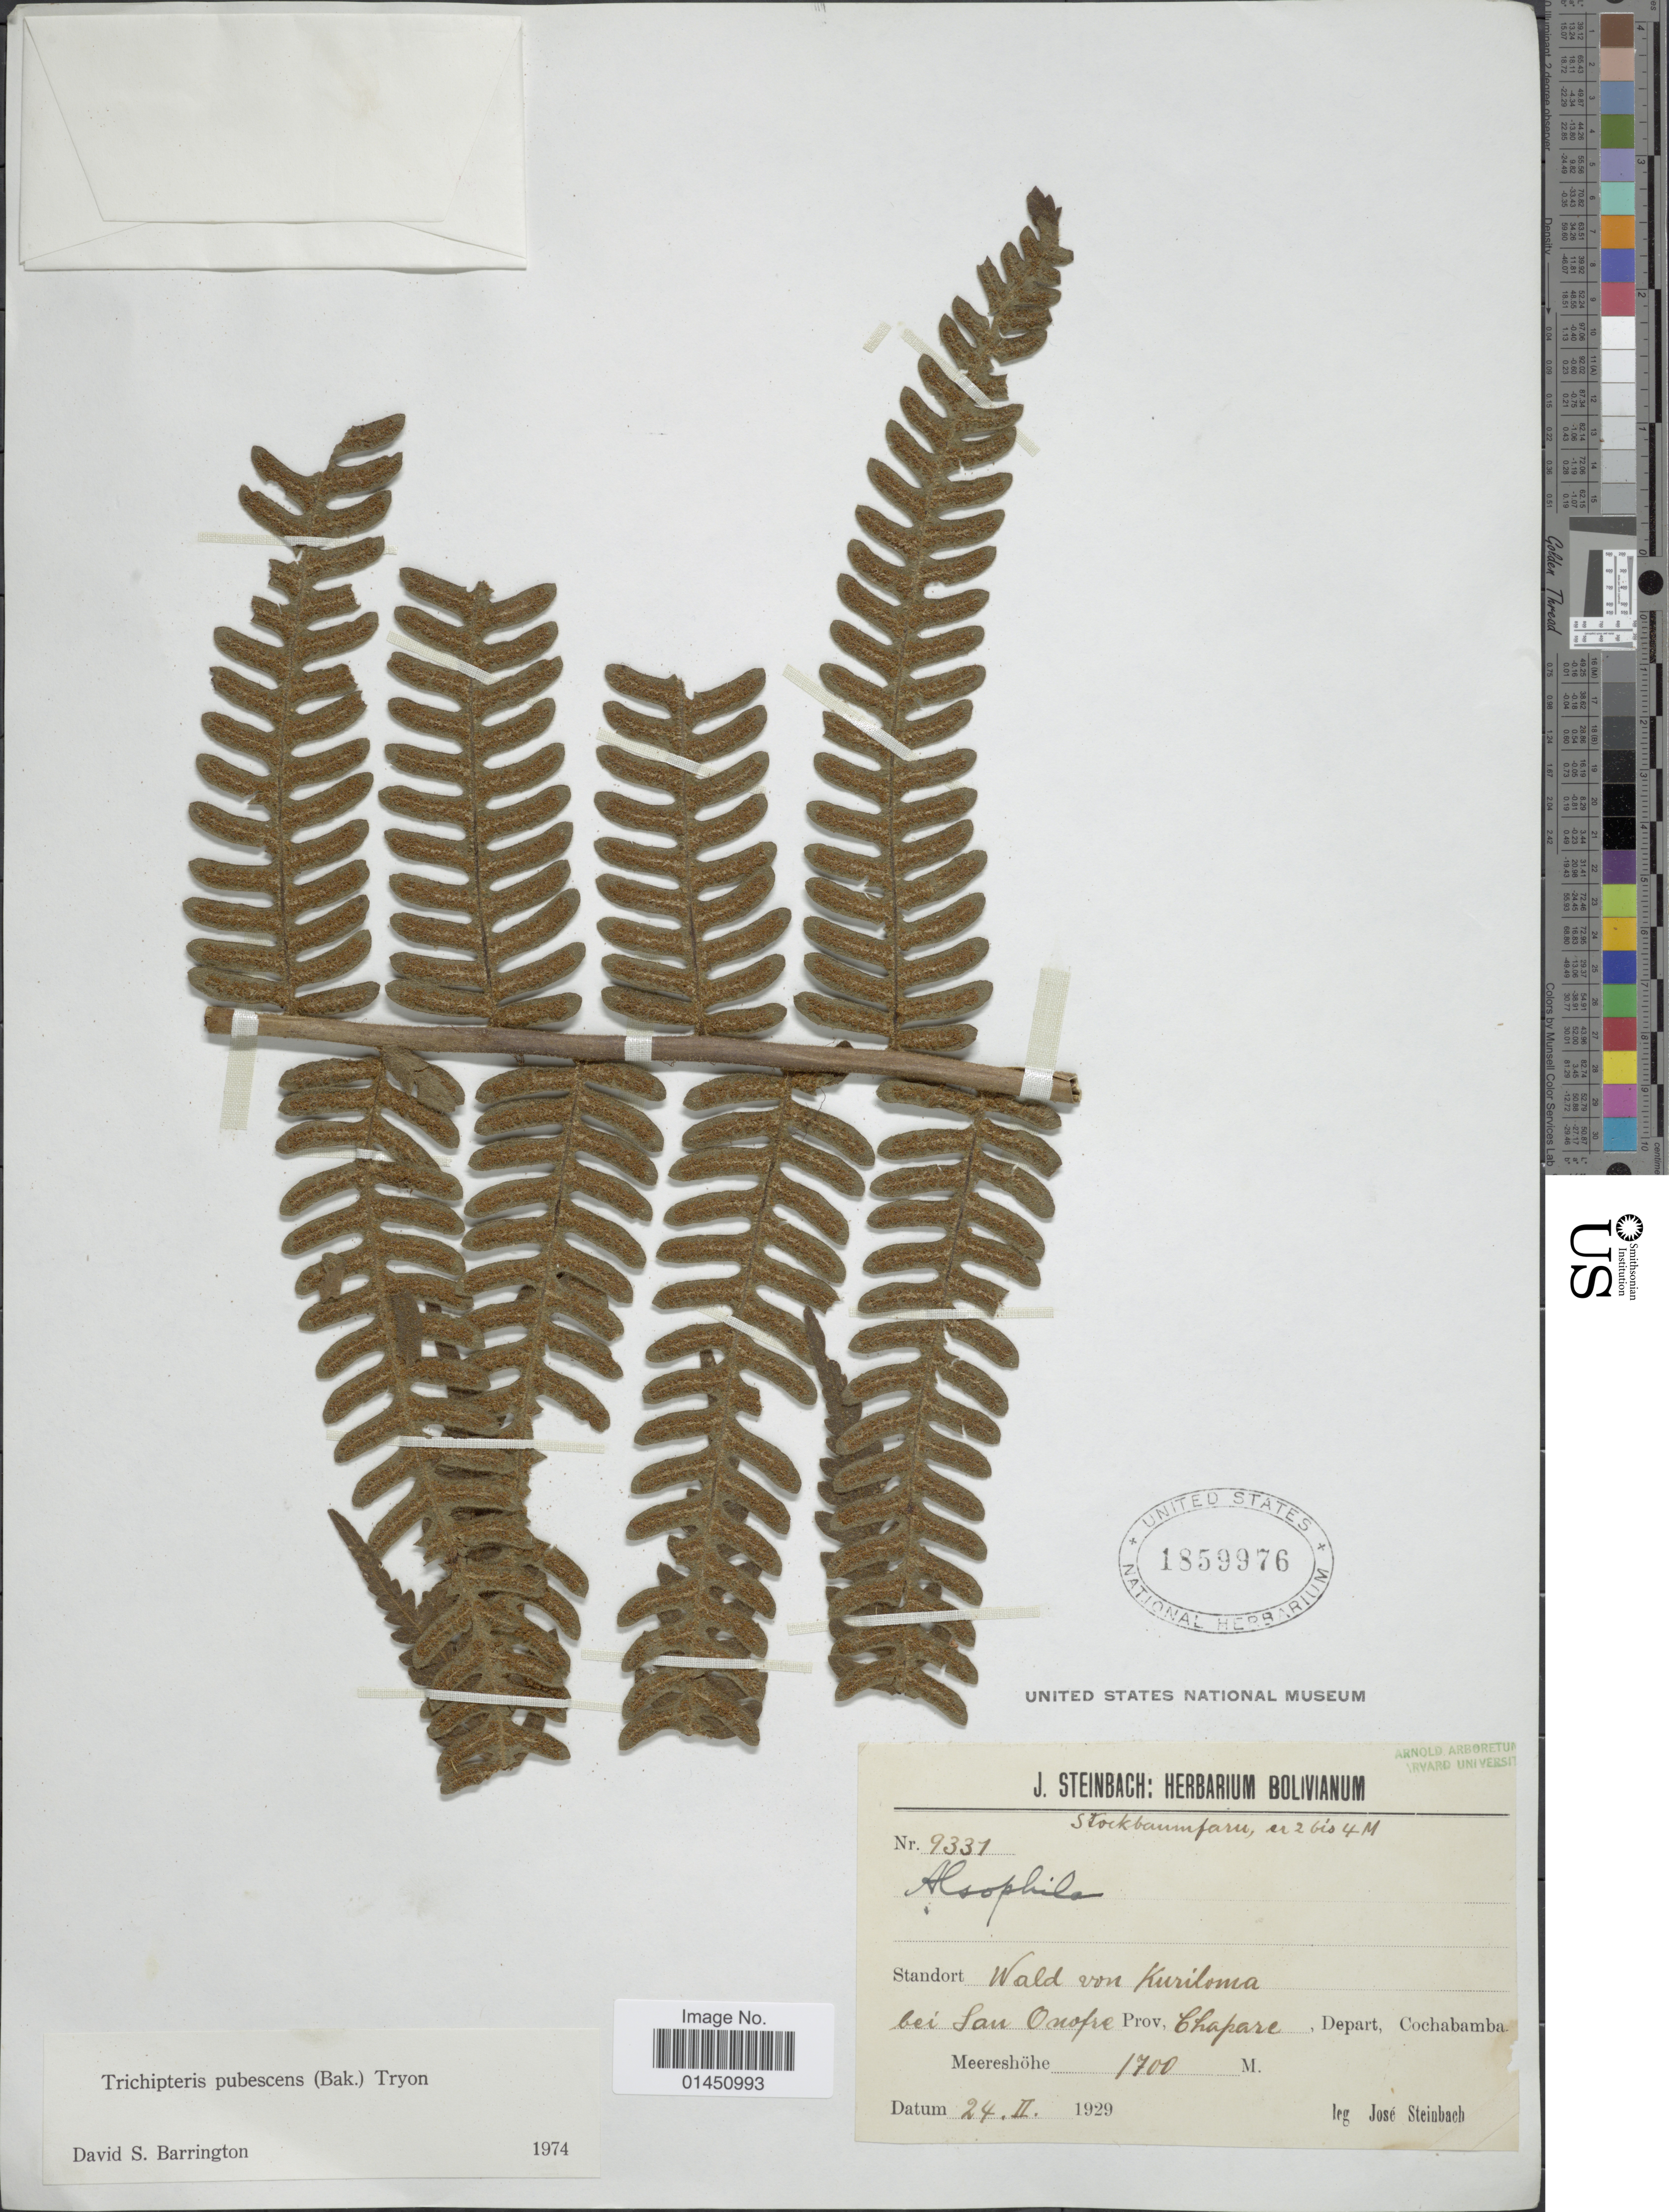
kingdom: Plantae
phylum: Tracheophyta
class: Polypodiopsida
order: Cyatheales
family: Cyatheaceae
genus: Cyathea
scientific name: Cyathea bipinnatifida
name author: (Baker) Domin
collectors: J. Steinbach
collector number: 9331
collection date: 1929-02-24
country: Bolivia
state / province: Cochabamba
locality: Wald von Kuriloma bei San Onofre, Prov. Chapare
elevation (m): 1700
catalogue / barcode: US 1859976